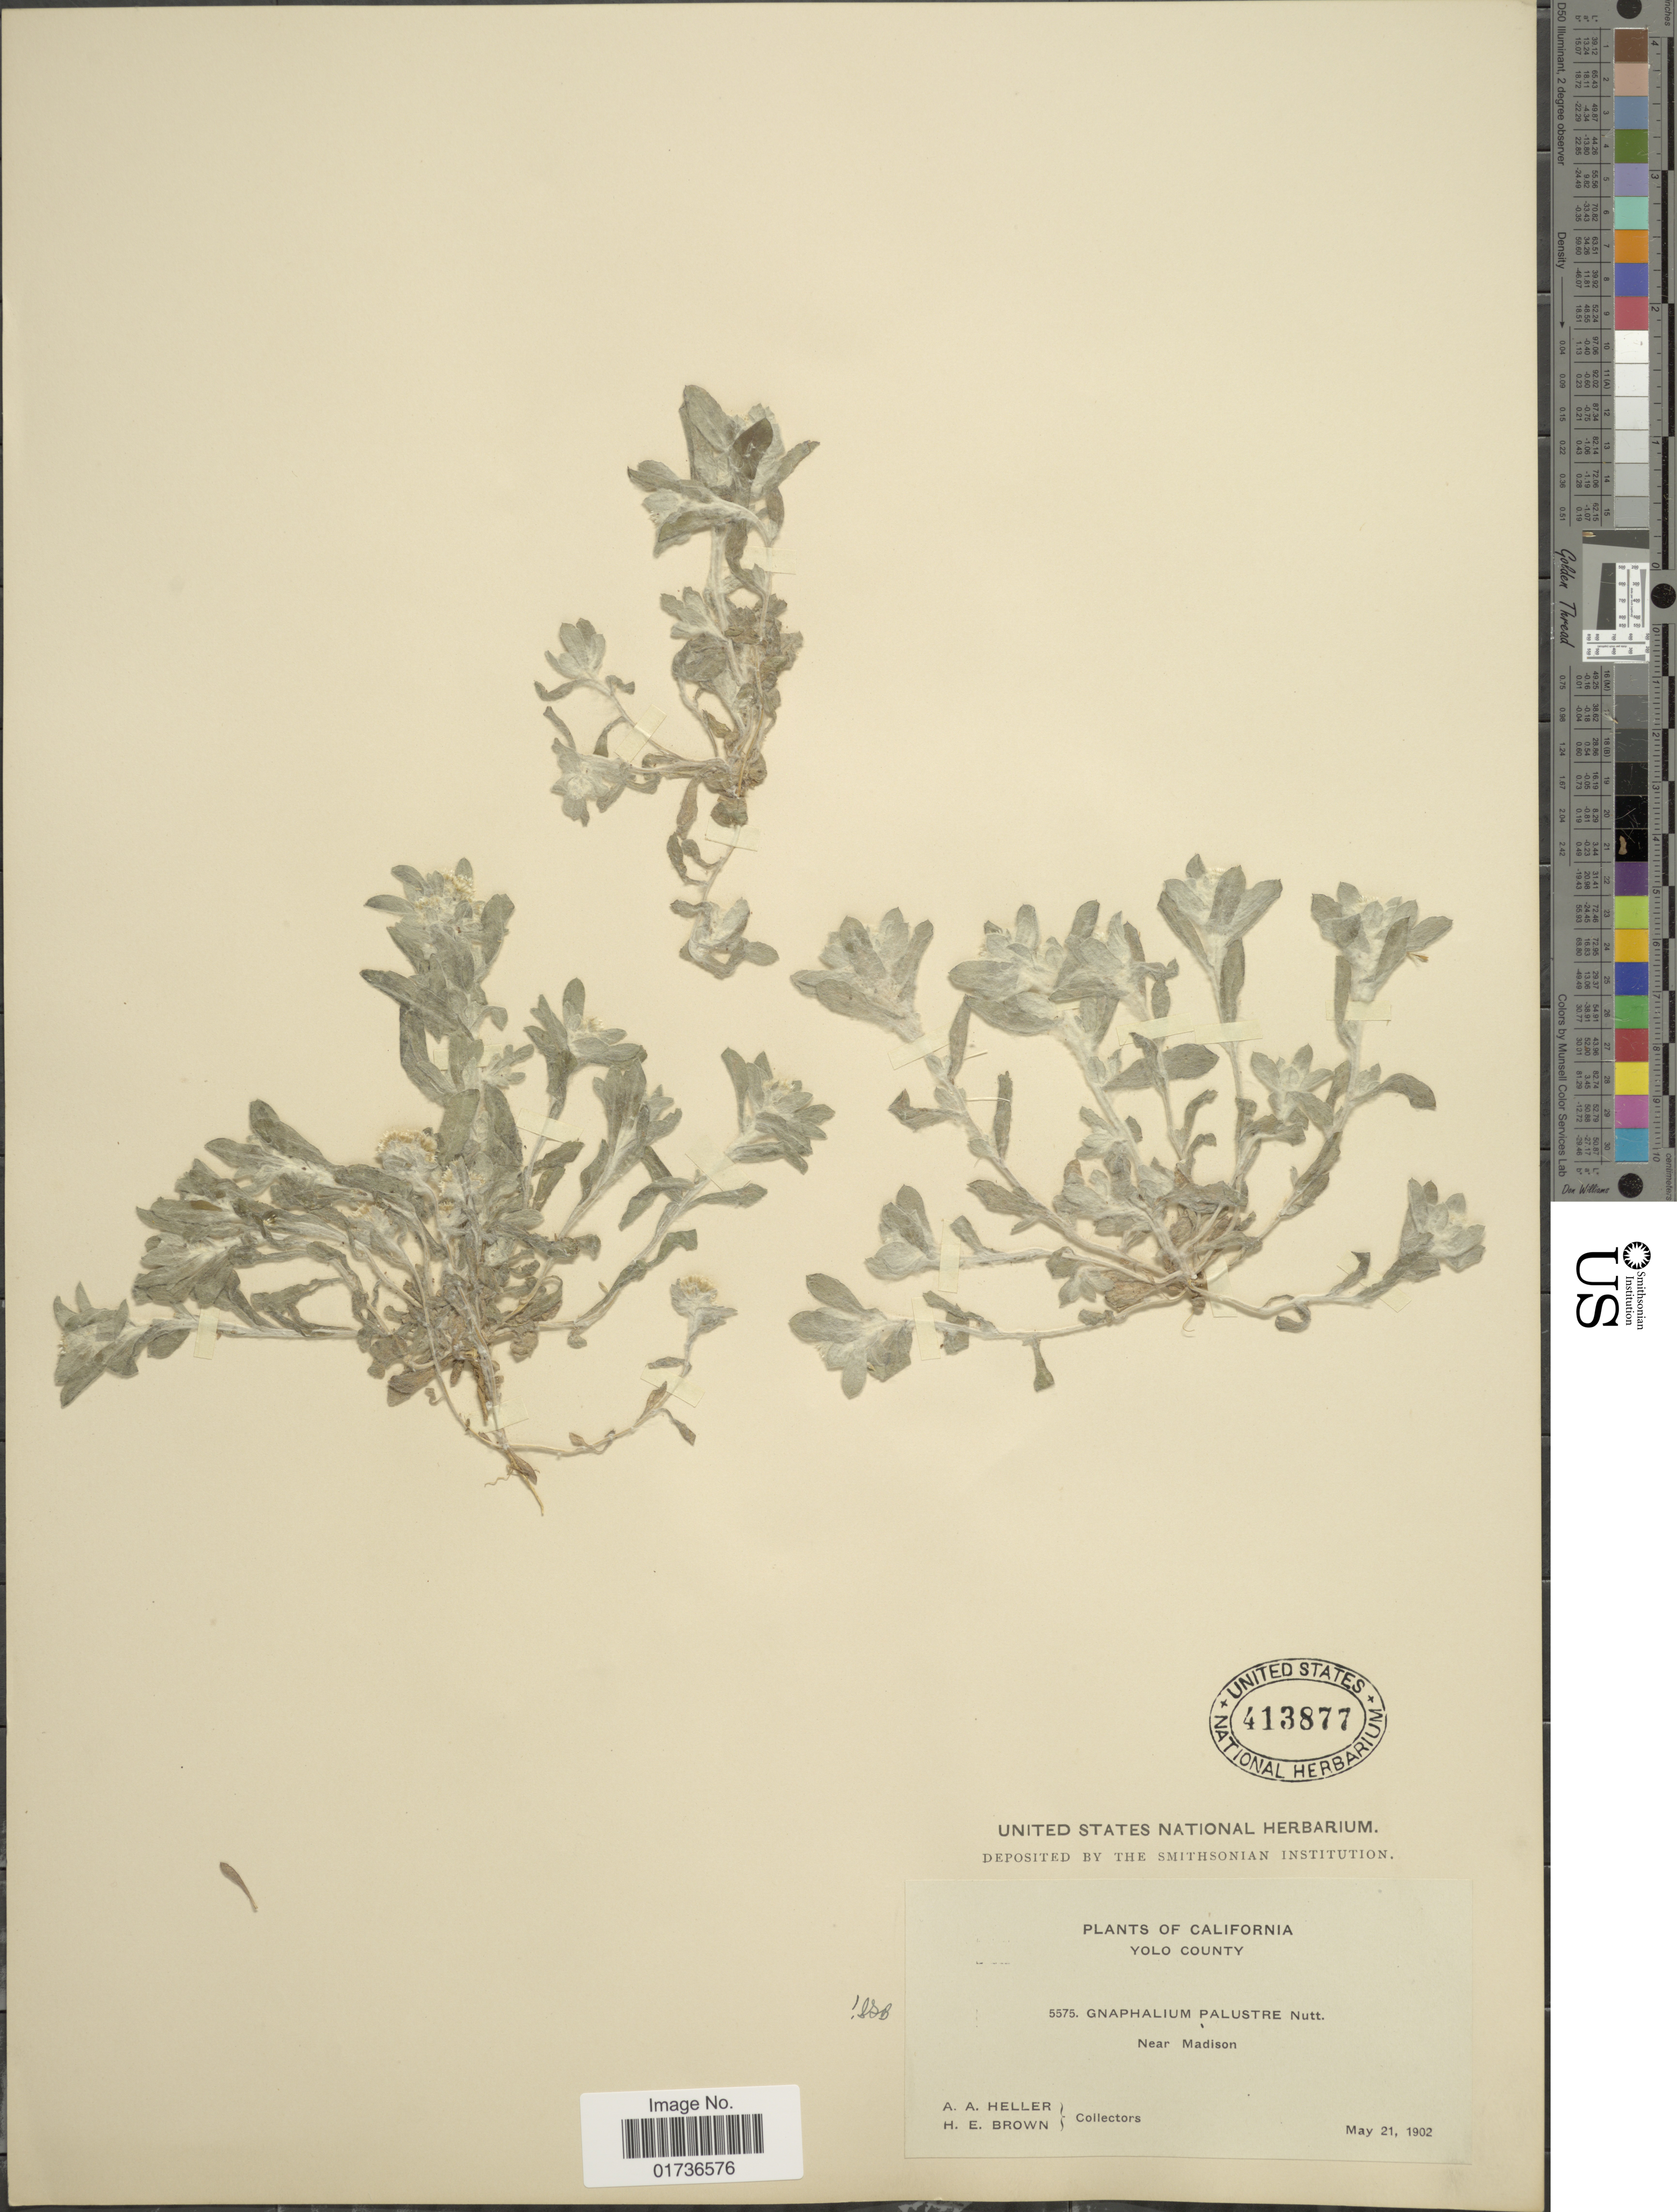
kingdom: Plantae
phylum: Tracheophyta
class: Magnoliopsida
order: Asterales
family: Asteraceae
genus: Gnaphalium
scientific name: Gnaphalium palustre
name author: Nutt.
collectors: A. A. Heller & H. E. Brown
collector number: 5575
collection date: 1902-05-21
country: United States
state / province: California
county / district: Yolo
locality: Yolo County, Near Madison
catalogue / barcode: US 413877